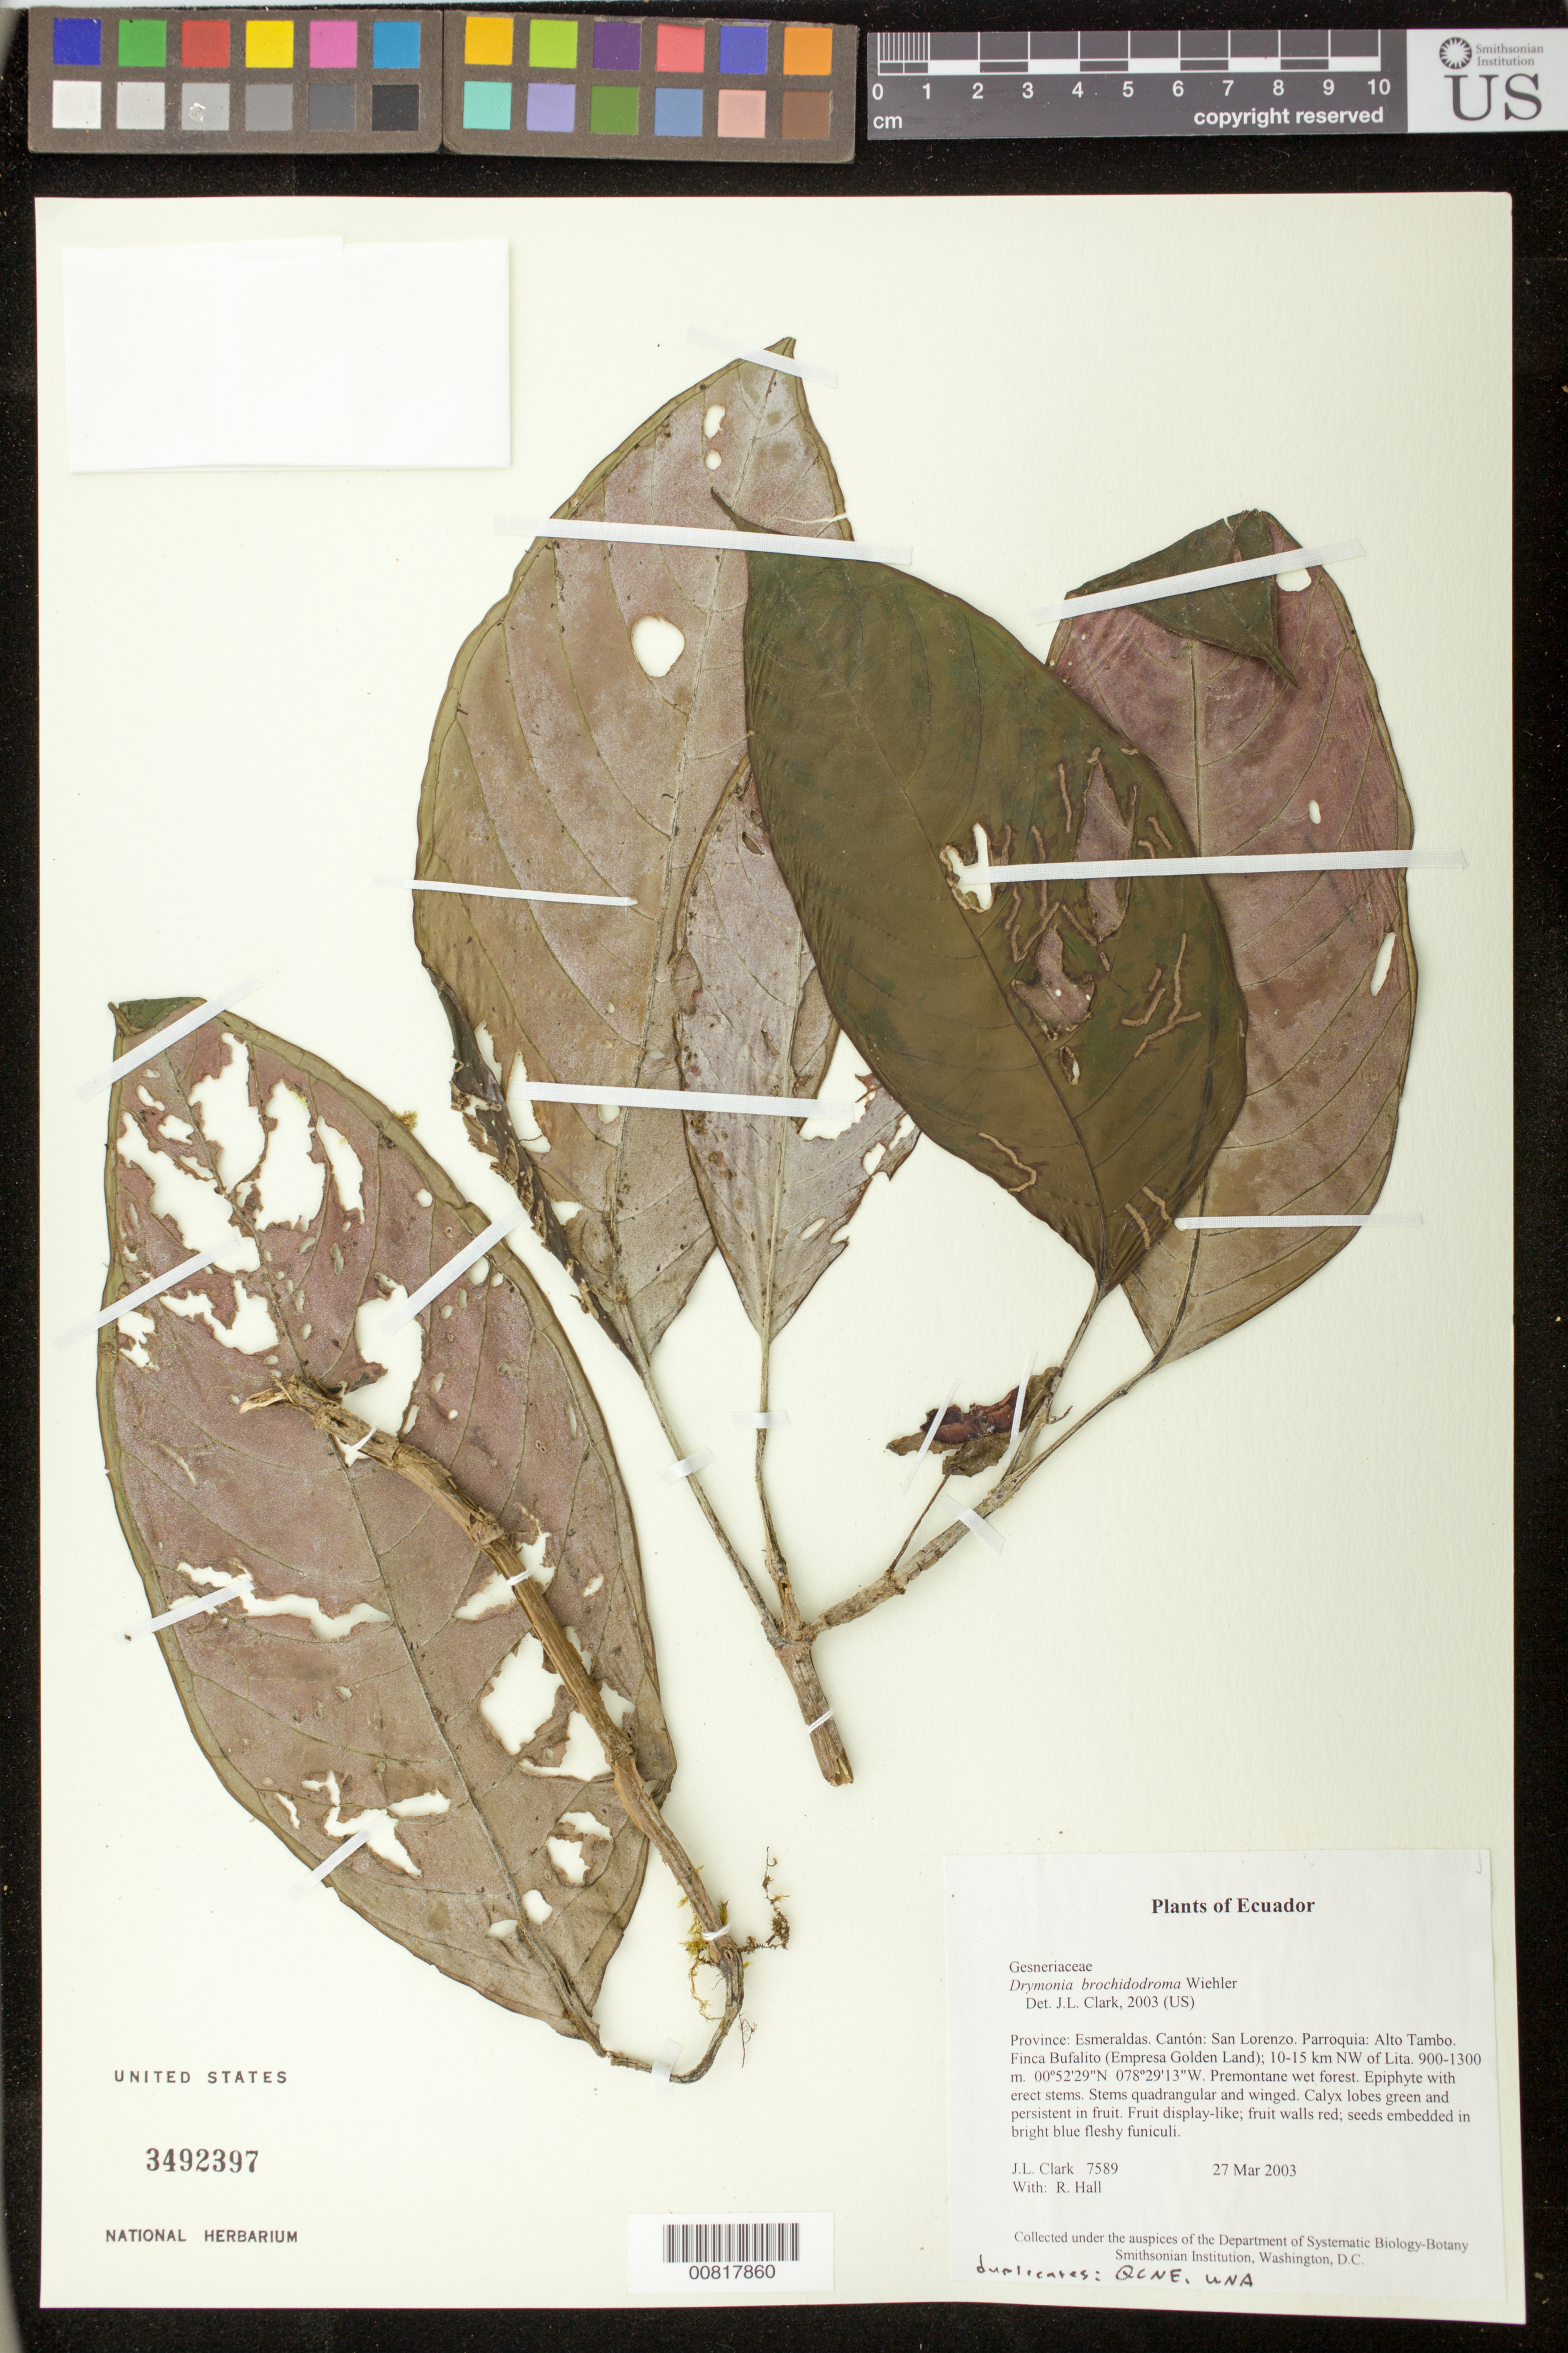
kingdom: Plantae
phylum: Tracheophyta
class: Magnoliopsida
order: Lamiales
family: Gesneriaceae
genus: Drymonia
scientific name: Drymonia brochidodroma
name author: Wiehler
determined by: Clark, J. L., (SEL), The Marie Selby Botanical Garden (UNITED STATES)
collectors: J. L. Clark & R. Hall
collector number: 7589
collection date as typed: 27 Mar 2003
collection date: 2003-03-27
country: Ecuador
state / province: Esmeraldas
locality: San Lorenzo. Parroquia: Alto Tambo. Finca Bufalito (Empresa Golden Land); 10-15 km NW of Lita.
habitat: Premontane wet forest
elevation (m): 900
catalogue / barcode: US 3492397